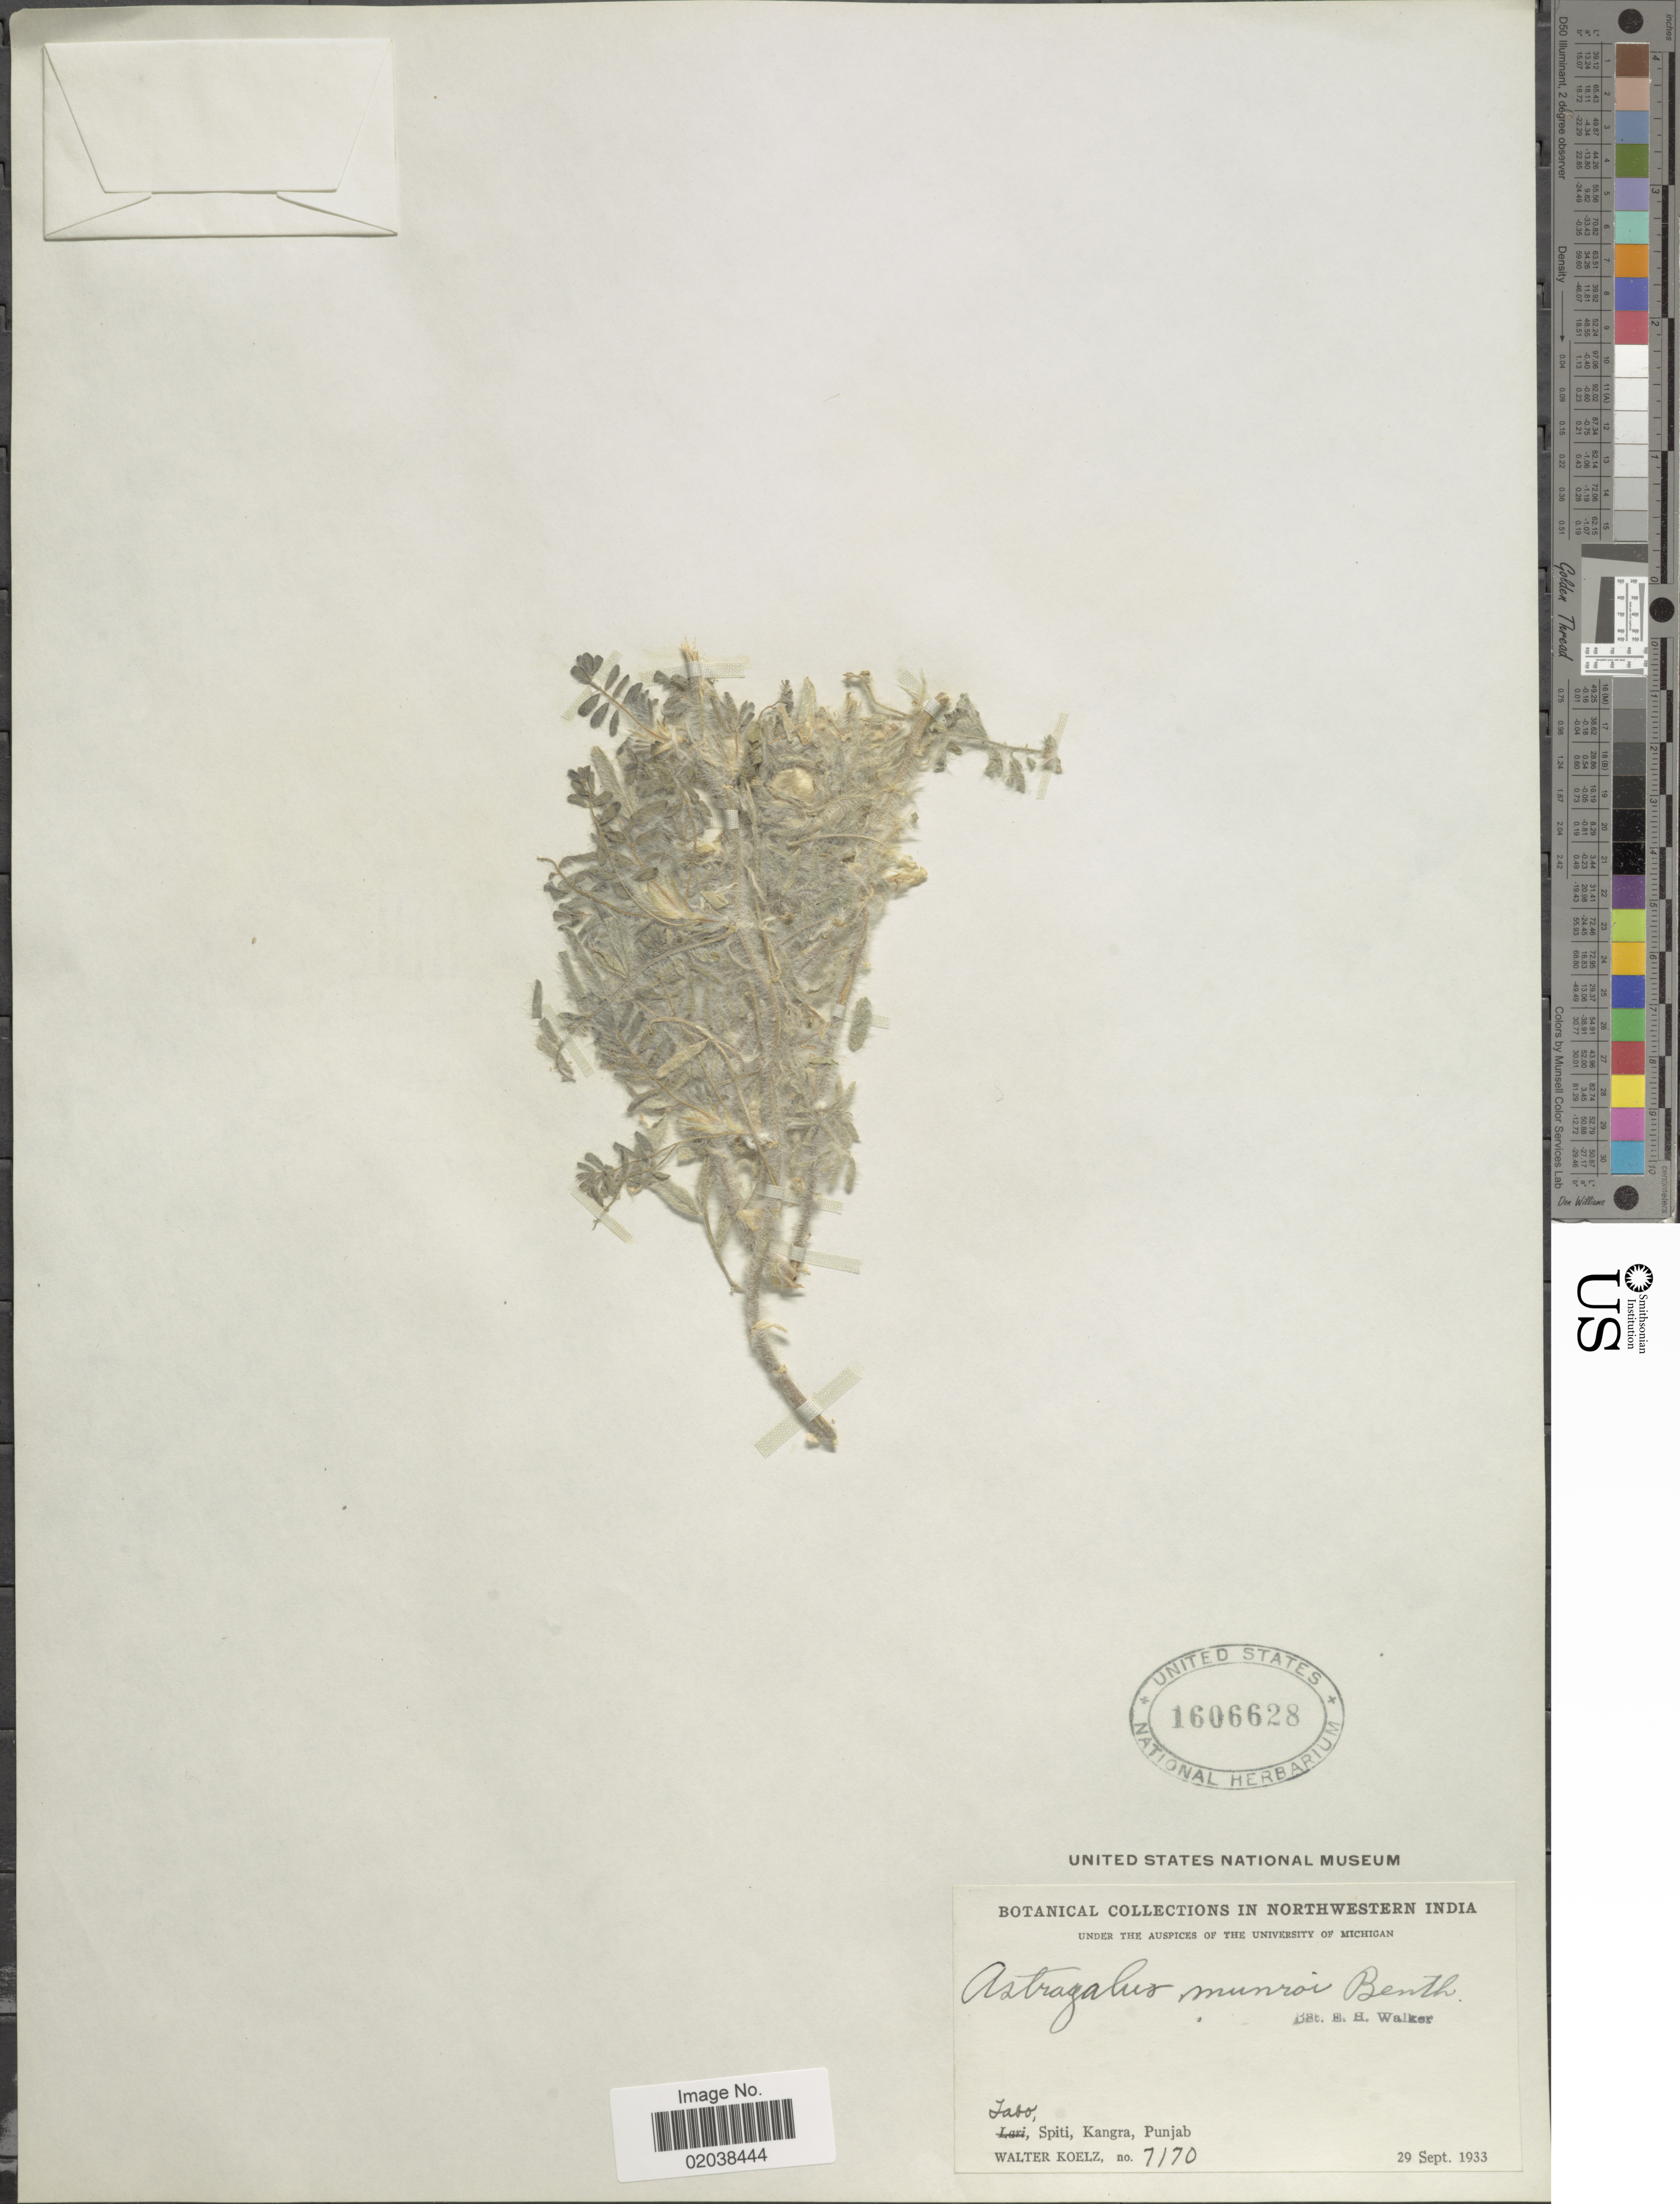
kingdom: Plantae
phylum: Tracheophyta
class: Magnoliopsida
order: Fabales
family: Fabaceae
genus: Astragalus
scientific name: Astragalus munroi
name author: Bunge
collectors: W. N. Koelz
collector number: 7170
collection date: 1933-09-29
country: India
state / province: Himachal Pradesh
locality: Northwestern India. Labo [interpreted], Spiti, Kangra, Punjab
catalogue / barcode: US 1606628